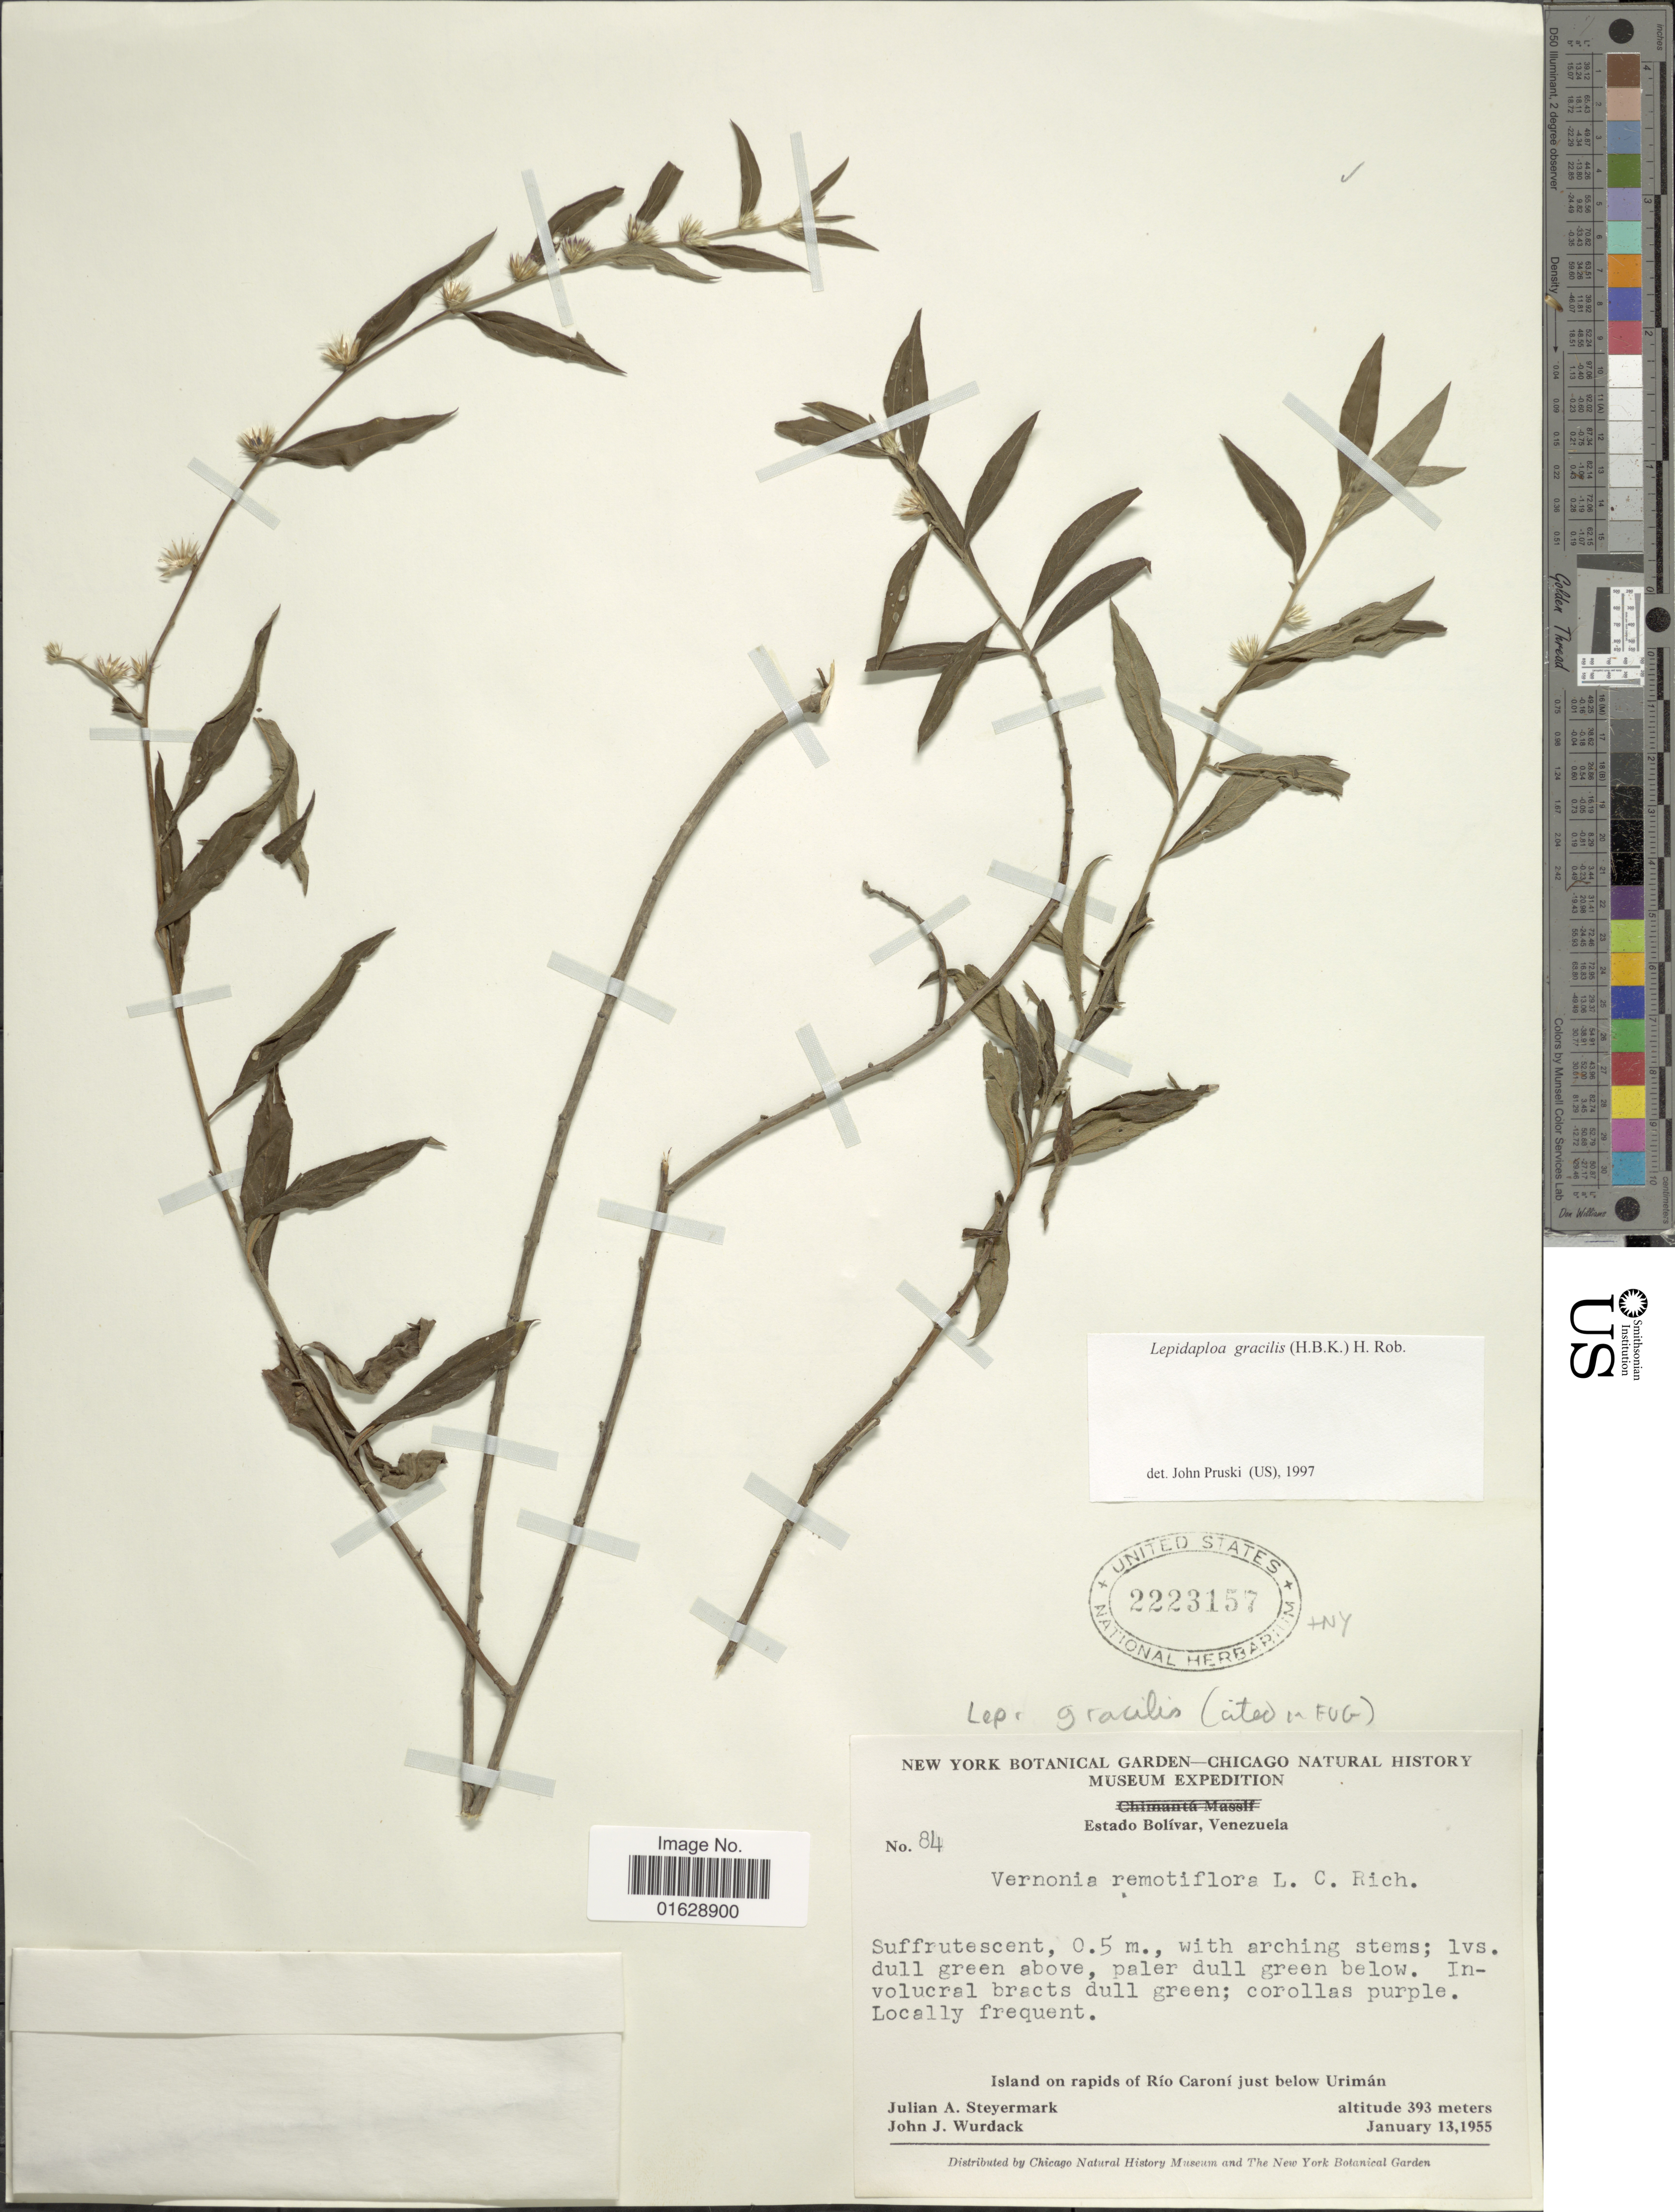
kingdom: Plantae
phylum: Tracheophyta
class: Magnoliopsida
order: Asterales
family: Asteraceae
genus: Lepidaploa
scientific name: Lepidaploa gracilis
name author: (Kunth) H. Rob.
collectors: J. Steyermark & J. J. Wurdack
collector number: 84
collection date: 1955-01-13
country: Venezuela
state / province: Bolivar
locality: Island on rapid of Rio Caroni just below Uriman.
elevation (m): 393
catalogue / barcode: US 2223157